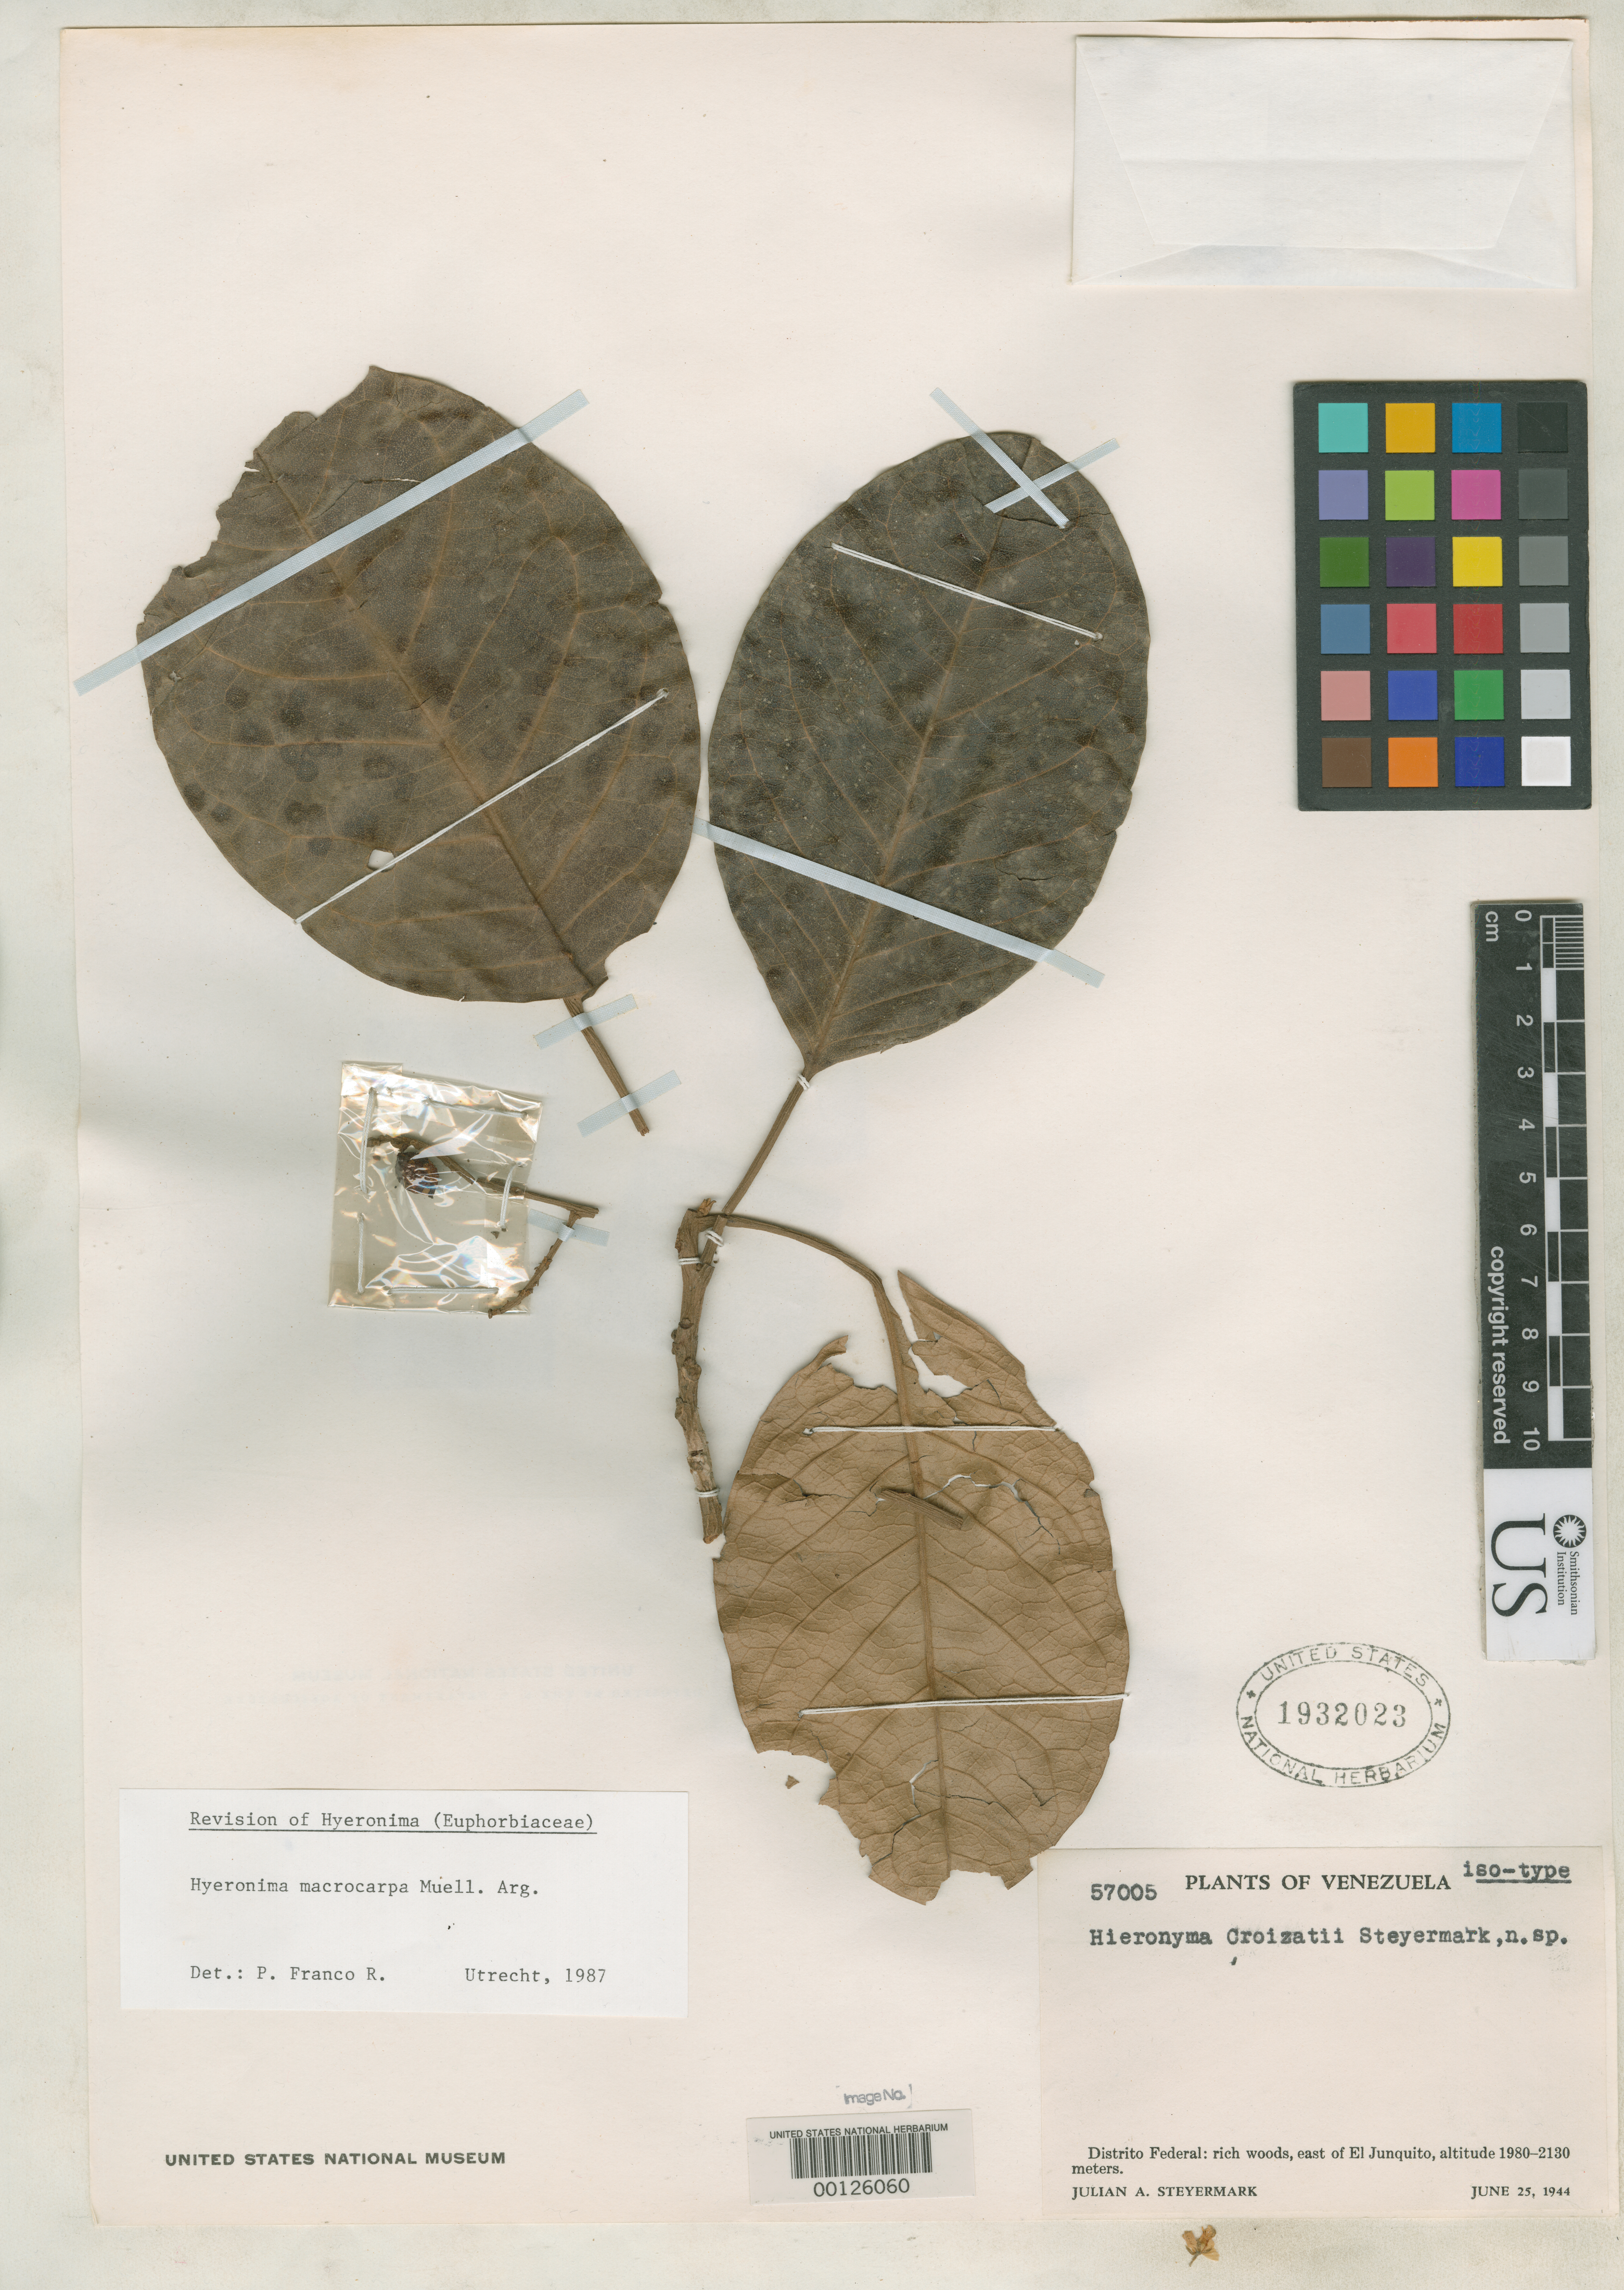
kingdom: Plantae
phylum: Tracheophyta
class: Magnoliopsida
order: Malpighiales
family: Phyllanthaceae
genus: Hyeronima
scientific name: Hyeronima croizatii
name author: Steyerm.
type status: Isotype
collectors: J. Steyermark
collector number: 57005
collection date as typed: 25 Jun 1944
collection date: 1944-06-25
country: Venezuela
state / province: Distrito Federal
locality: East of El Junquito.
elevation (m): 1980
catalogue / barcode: US 1932023